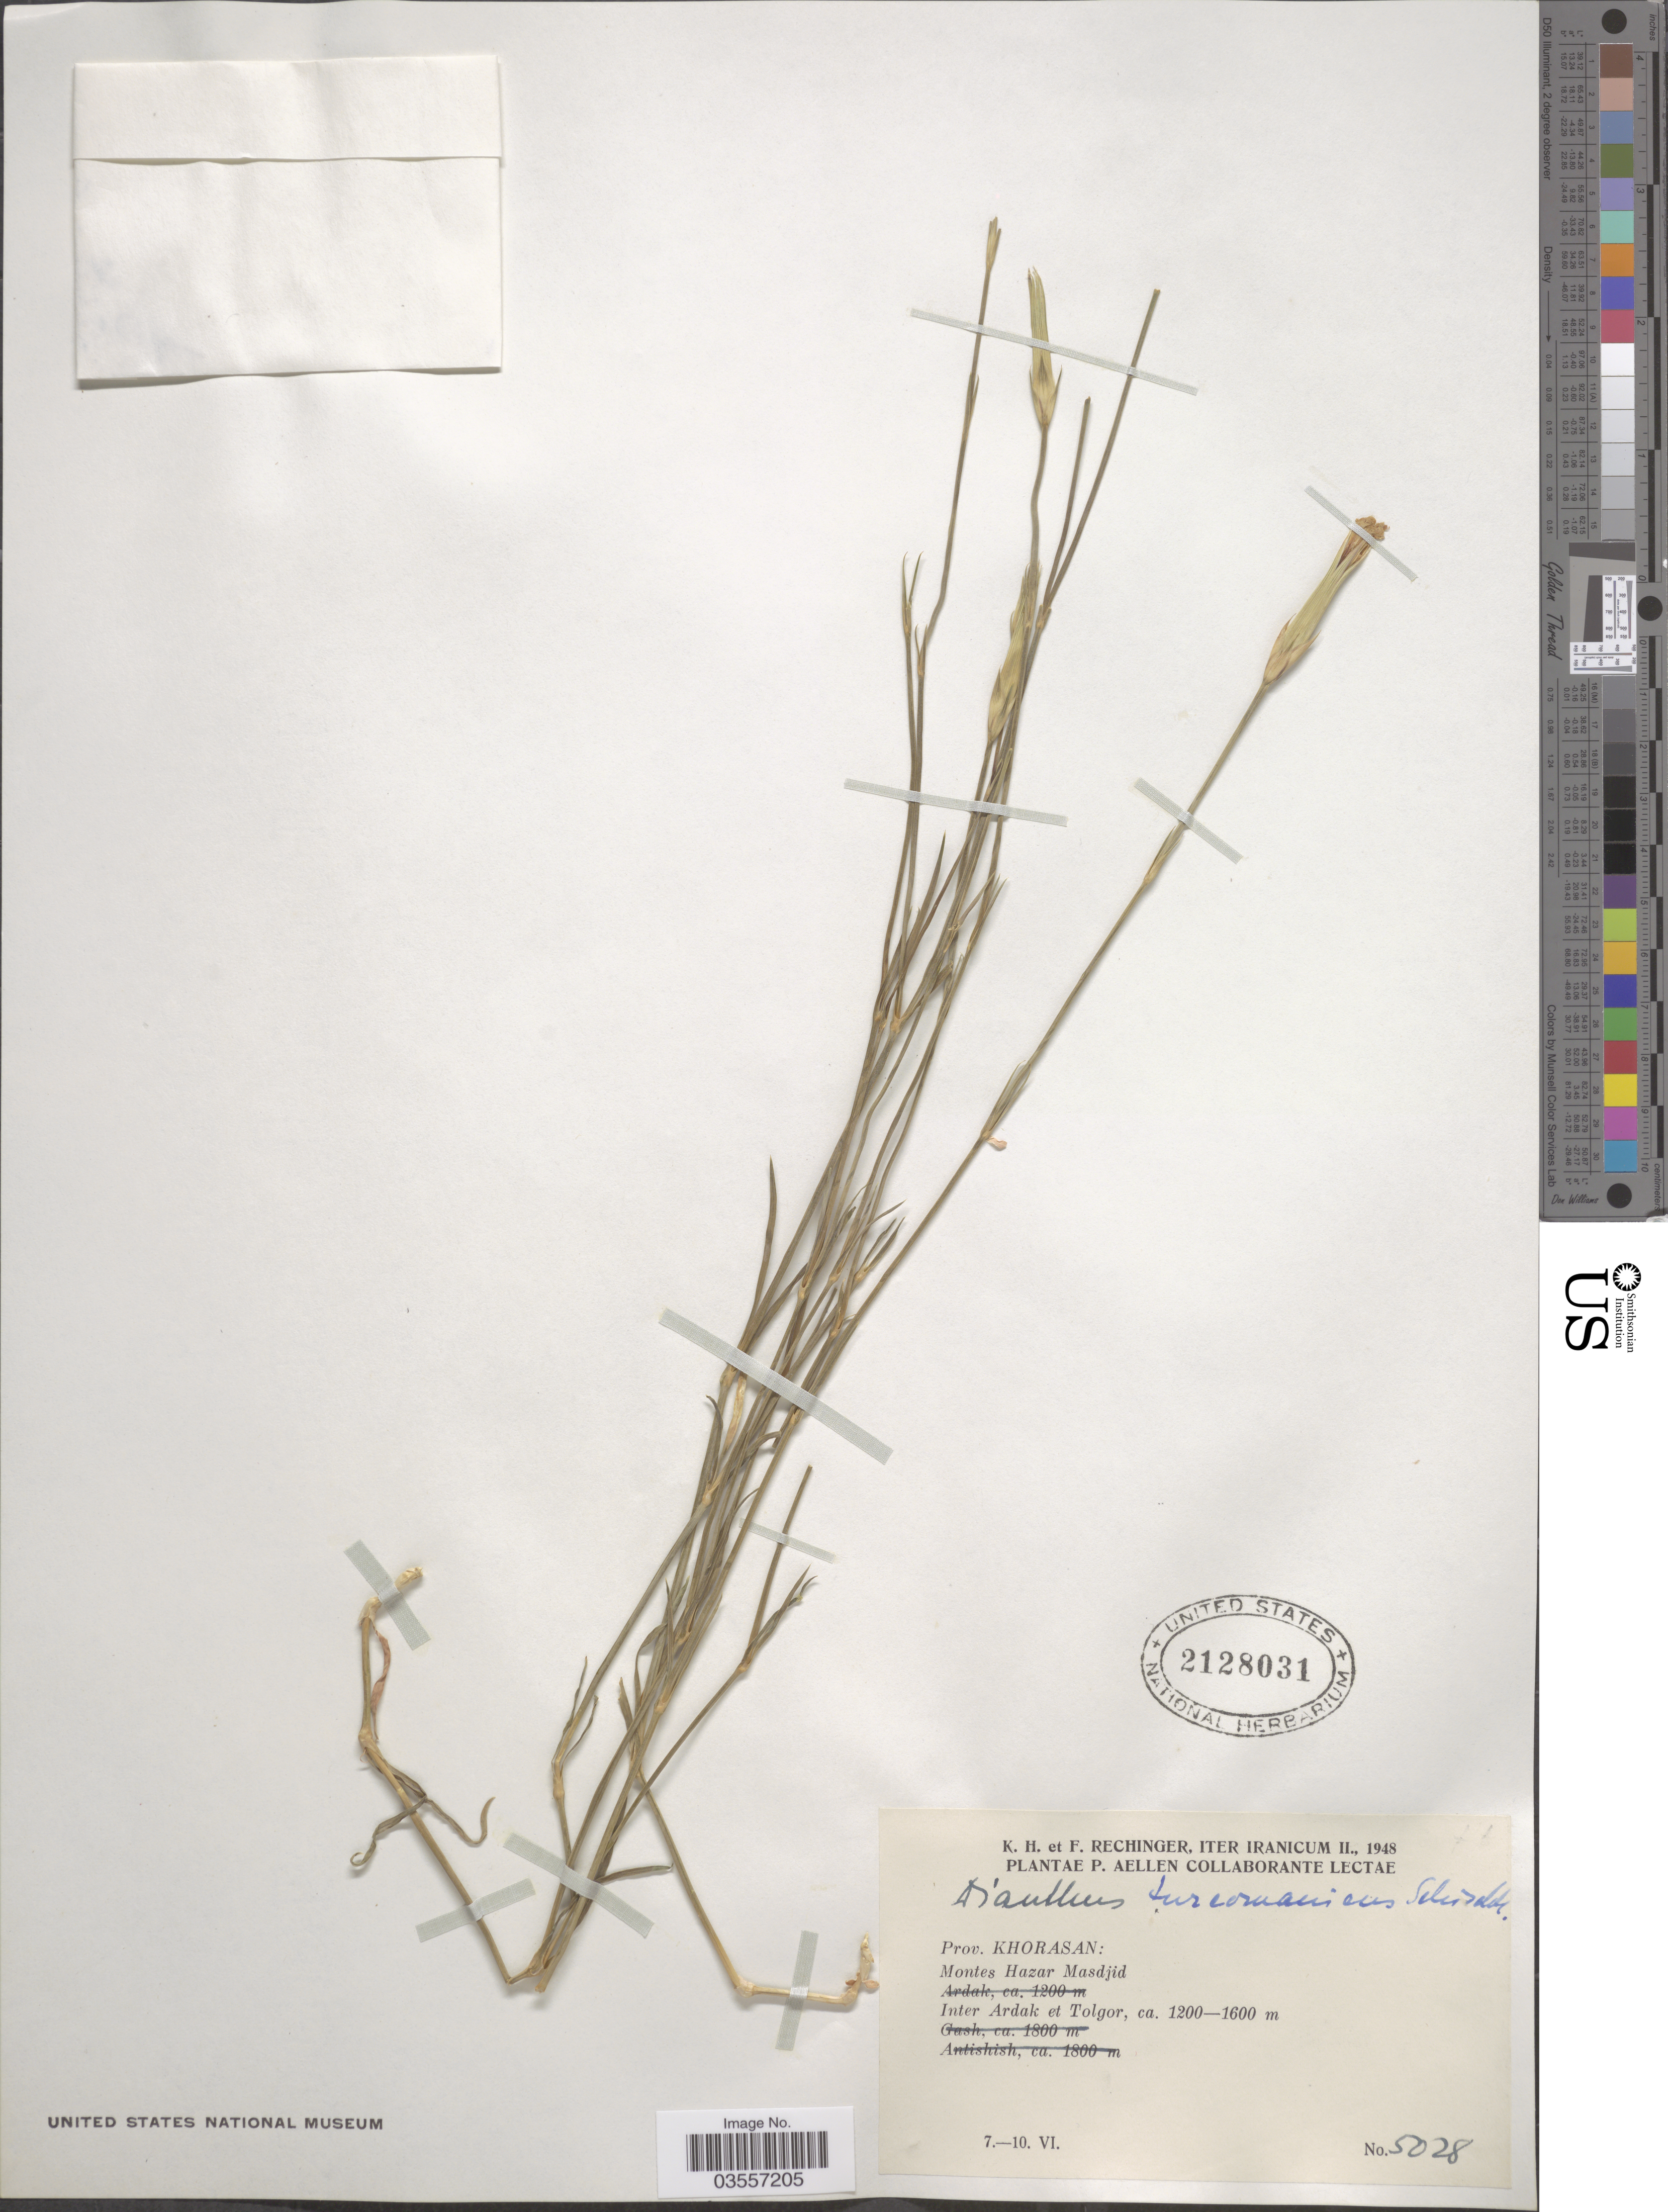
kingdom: Plantae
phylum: Tracheophyta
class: Magnoliopsida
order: Caryophyllales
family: Caryophyllaceae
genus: Dianthus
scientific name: Dianthus crinitus subsp. turcomanicus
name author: (Schischk.) Rech. f.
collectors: K. H. Rechinger & F. Rechinger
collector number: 5028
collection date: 1948-06-07/1948-06-10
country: Iran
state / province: Khorasan [obsolete]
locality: Prov. Khorasan: Montes Hazar Masdjid.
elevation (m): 1200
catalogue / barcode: US 2128031